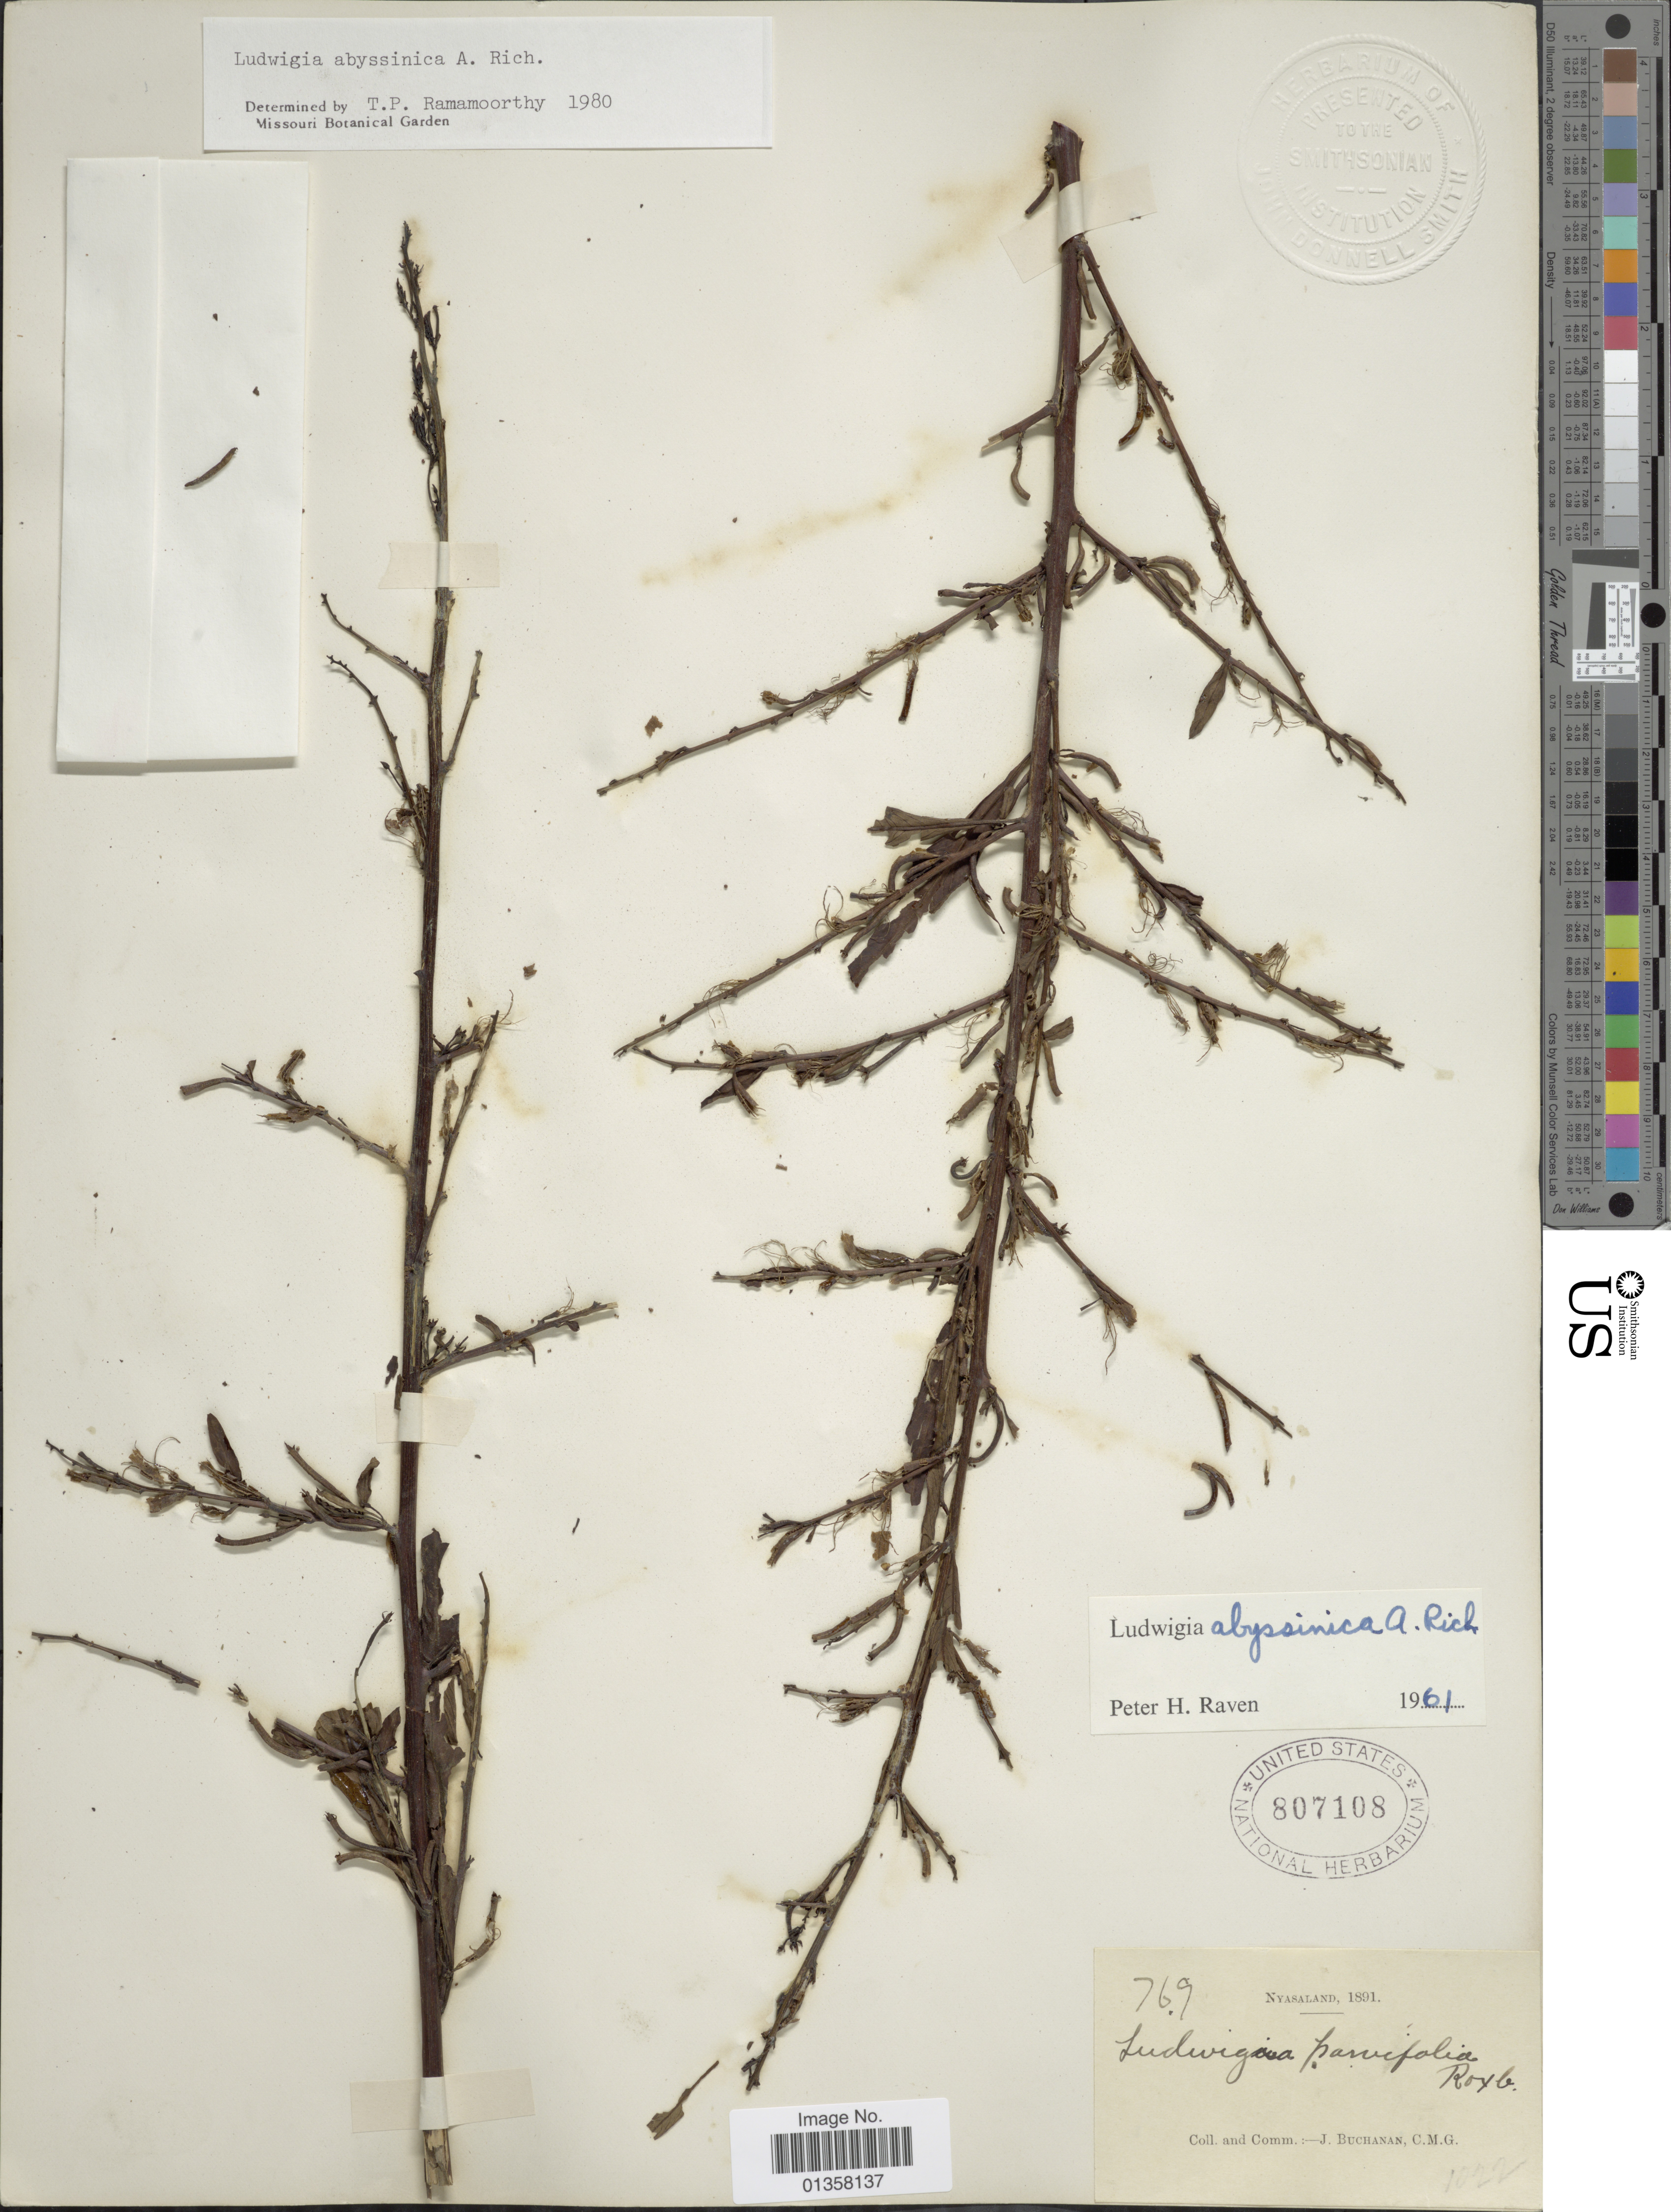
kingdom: Plantae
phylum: Tracheophyta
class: Magnoliopsida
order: Myrtales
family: Onagraceae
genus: Ludwigia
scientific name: Ludwigia abyssinica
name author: A. Rich.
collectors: J. Buchanan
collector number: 769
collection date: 1891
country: Malawi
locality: Nyasaland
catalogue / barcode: US 807108